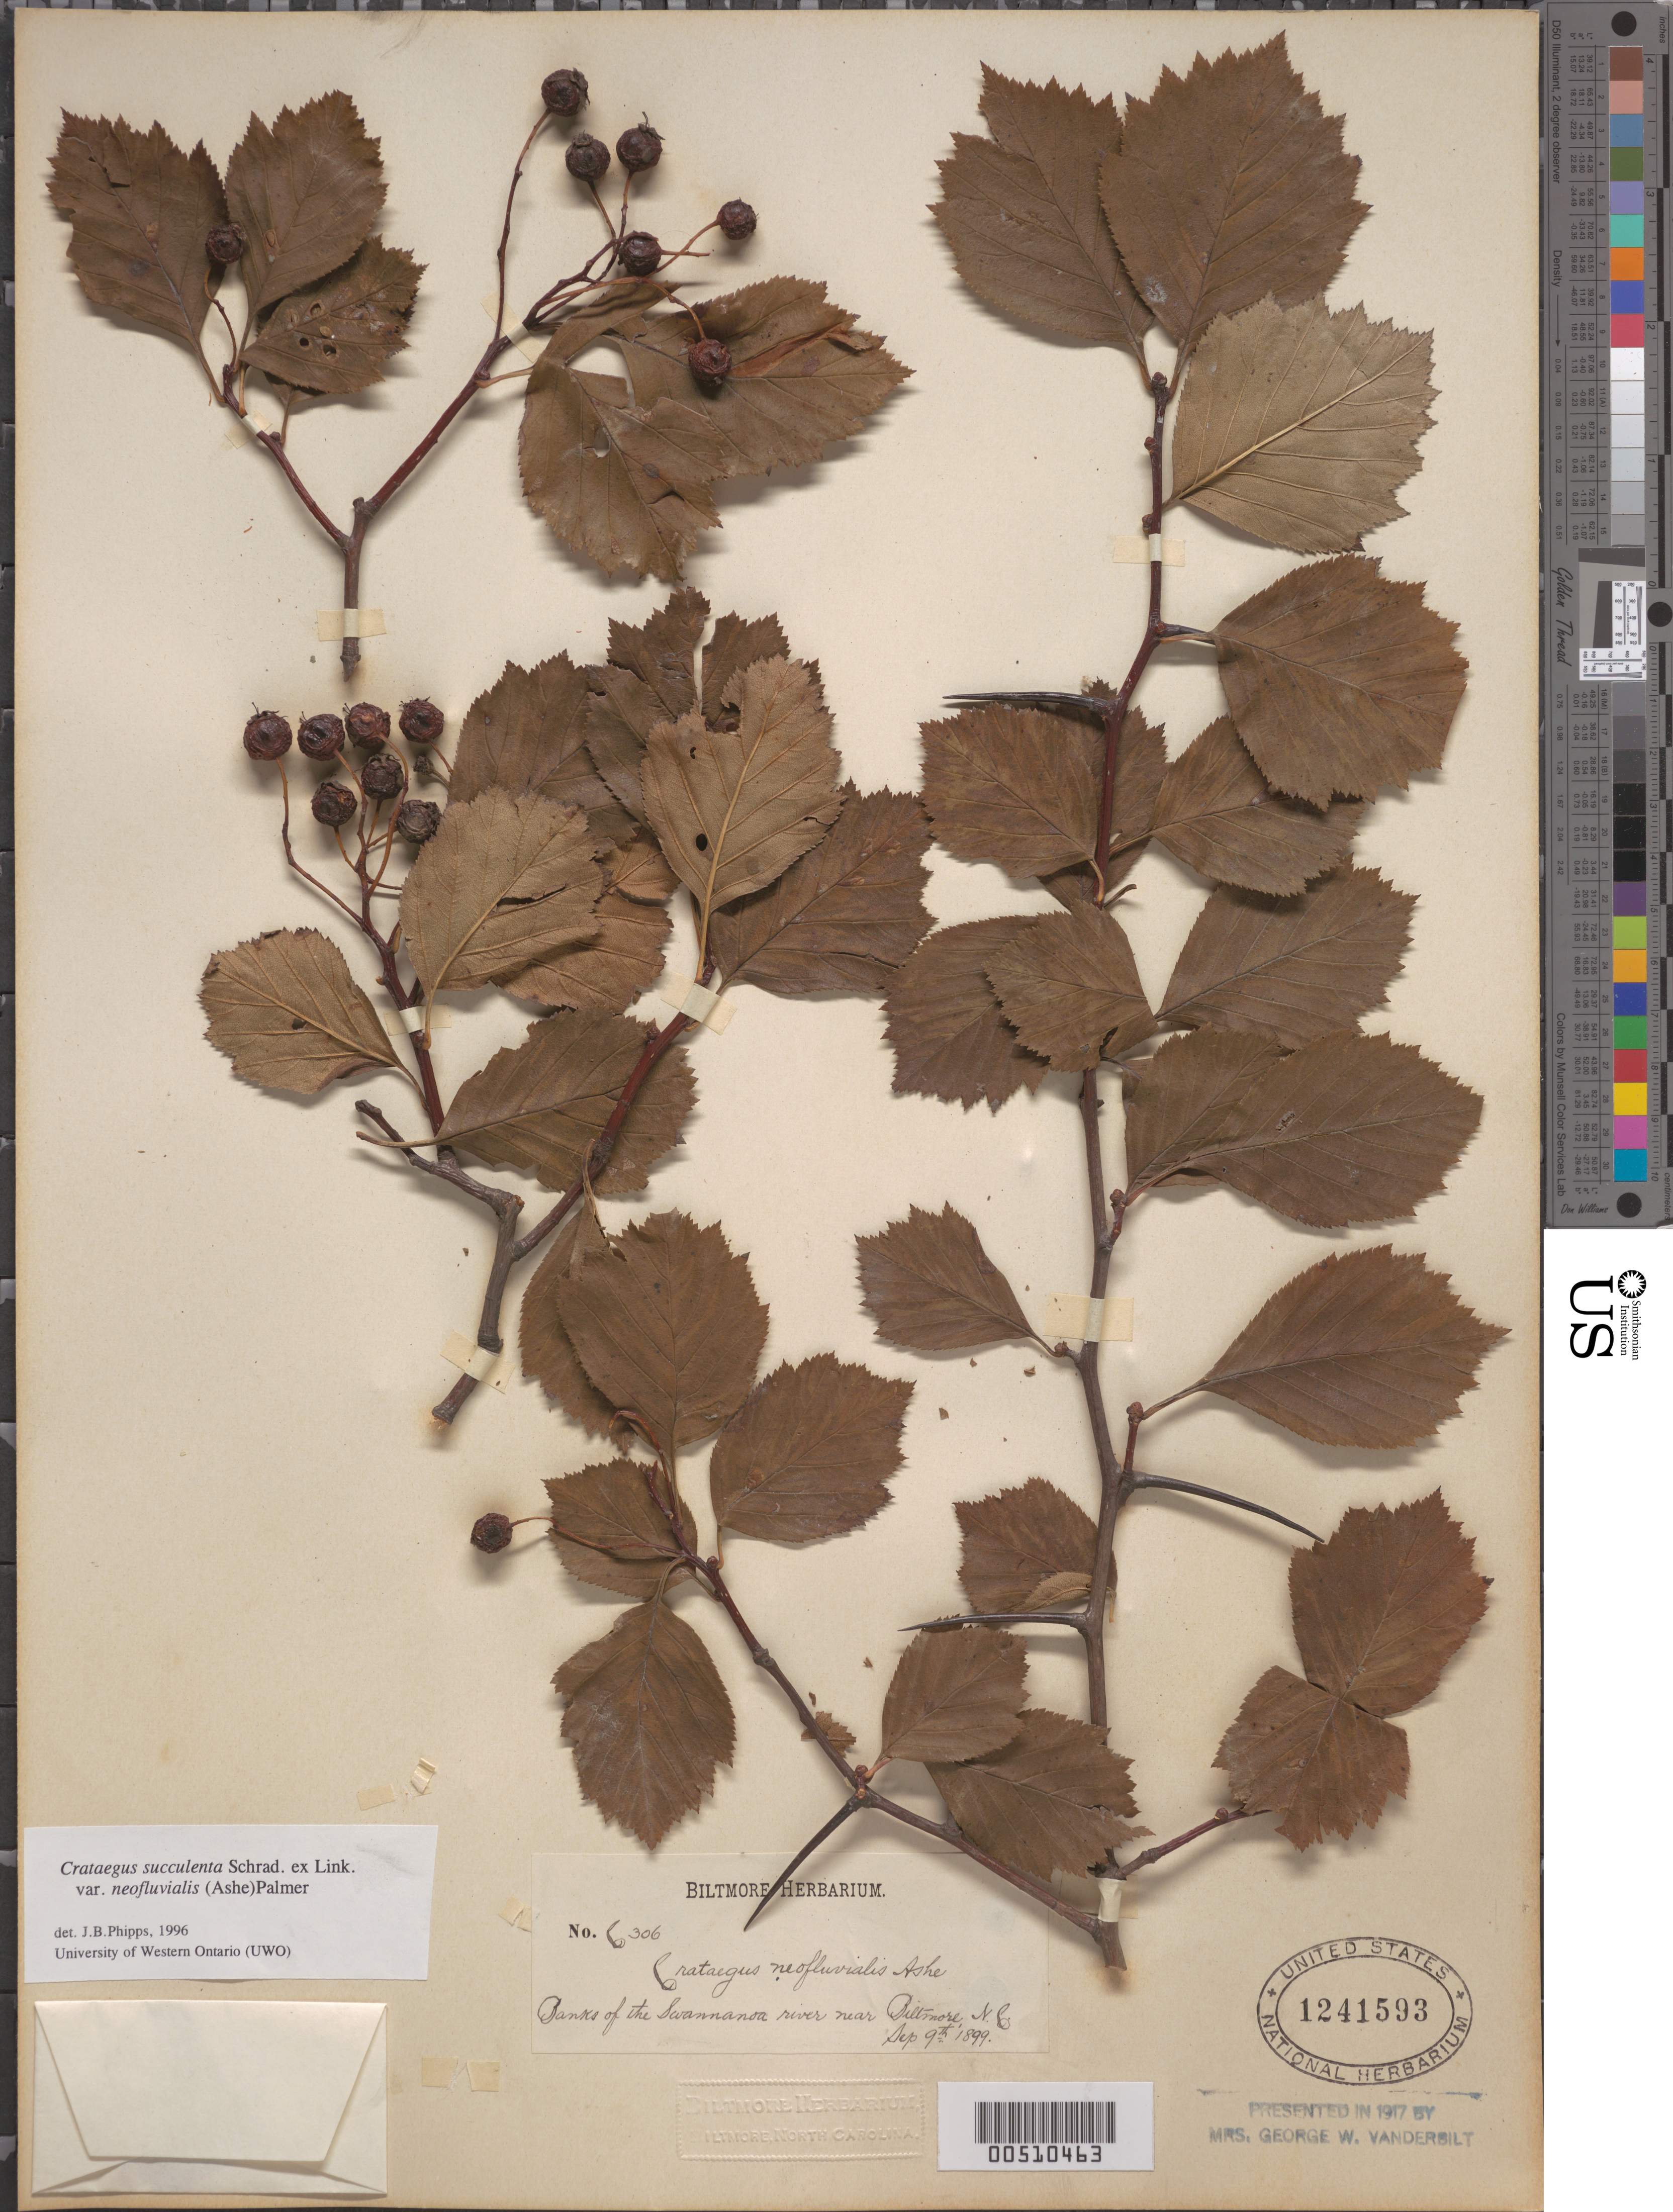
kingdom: Plantae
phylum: Tracheophyta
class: Magnoliopsida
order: Rosales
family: Rosaceae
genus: Crataegus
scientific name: Crataegus succulenta var. neofluvialis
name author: Schrad. ex Link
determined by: Phipps, James B., (UWO), University of Western Ontario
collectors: ex herb. Biltmore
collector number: C306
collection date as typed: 09 Sep 1899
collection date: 1899-09-09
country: United States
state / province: North Carolina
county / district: Buncombe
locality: Banks of Swannanoa River near Biltmore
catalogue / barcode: US 1241593